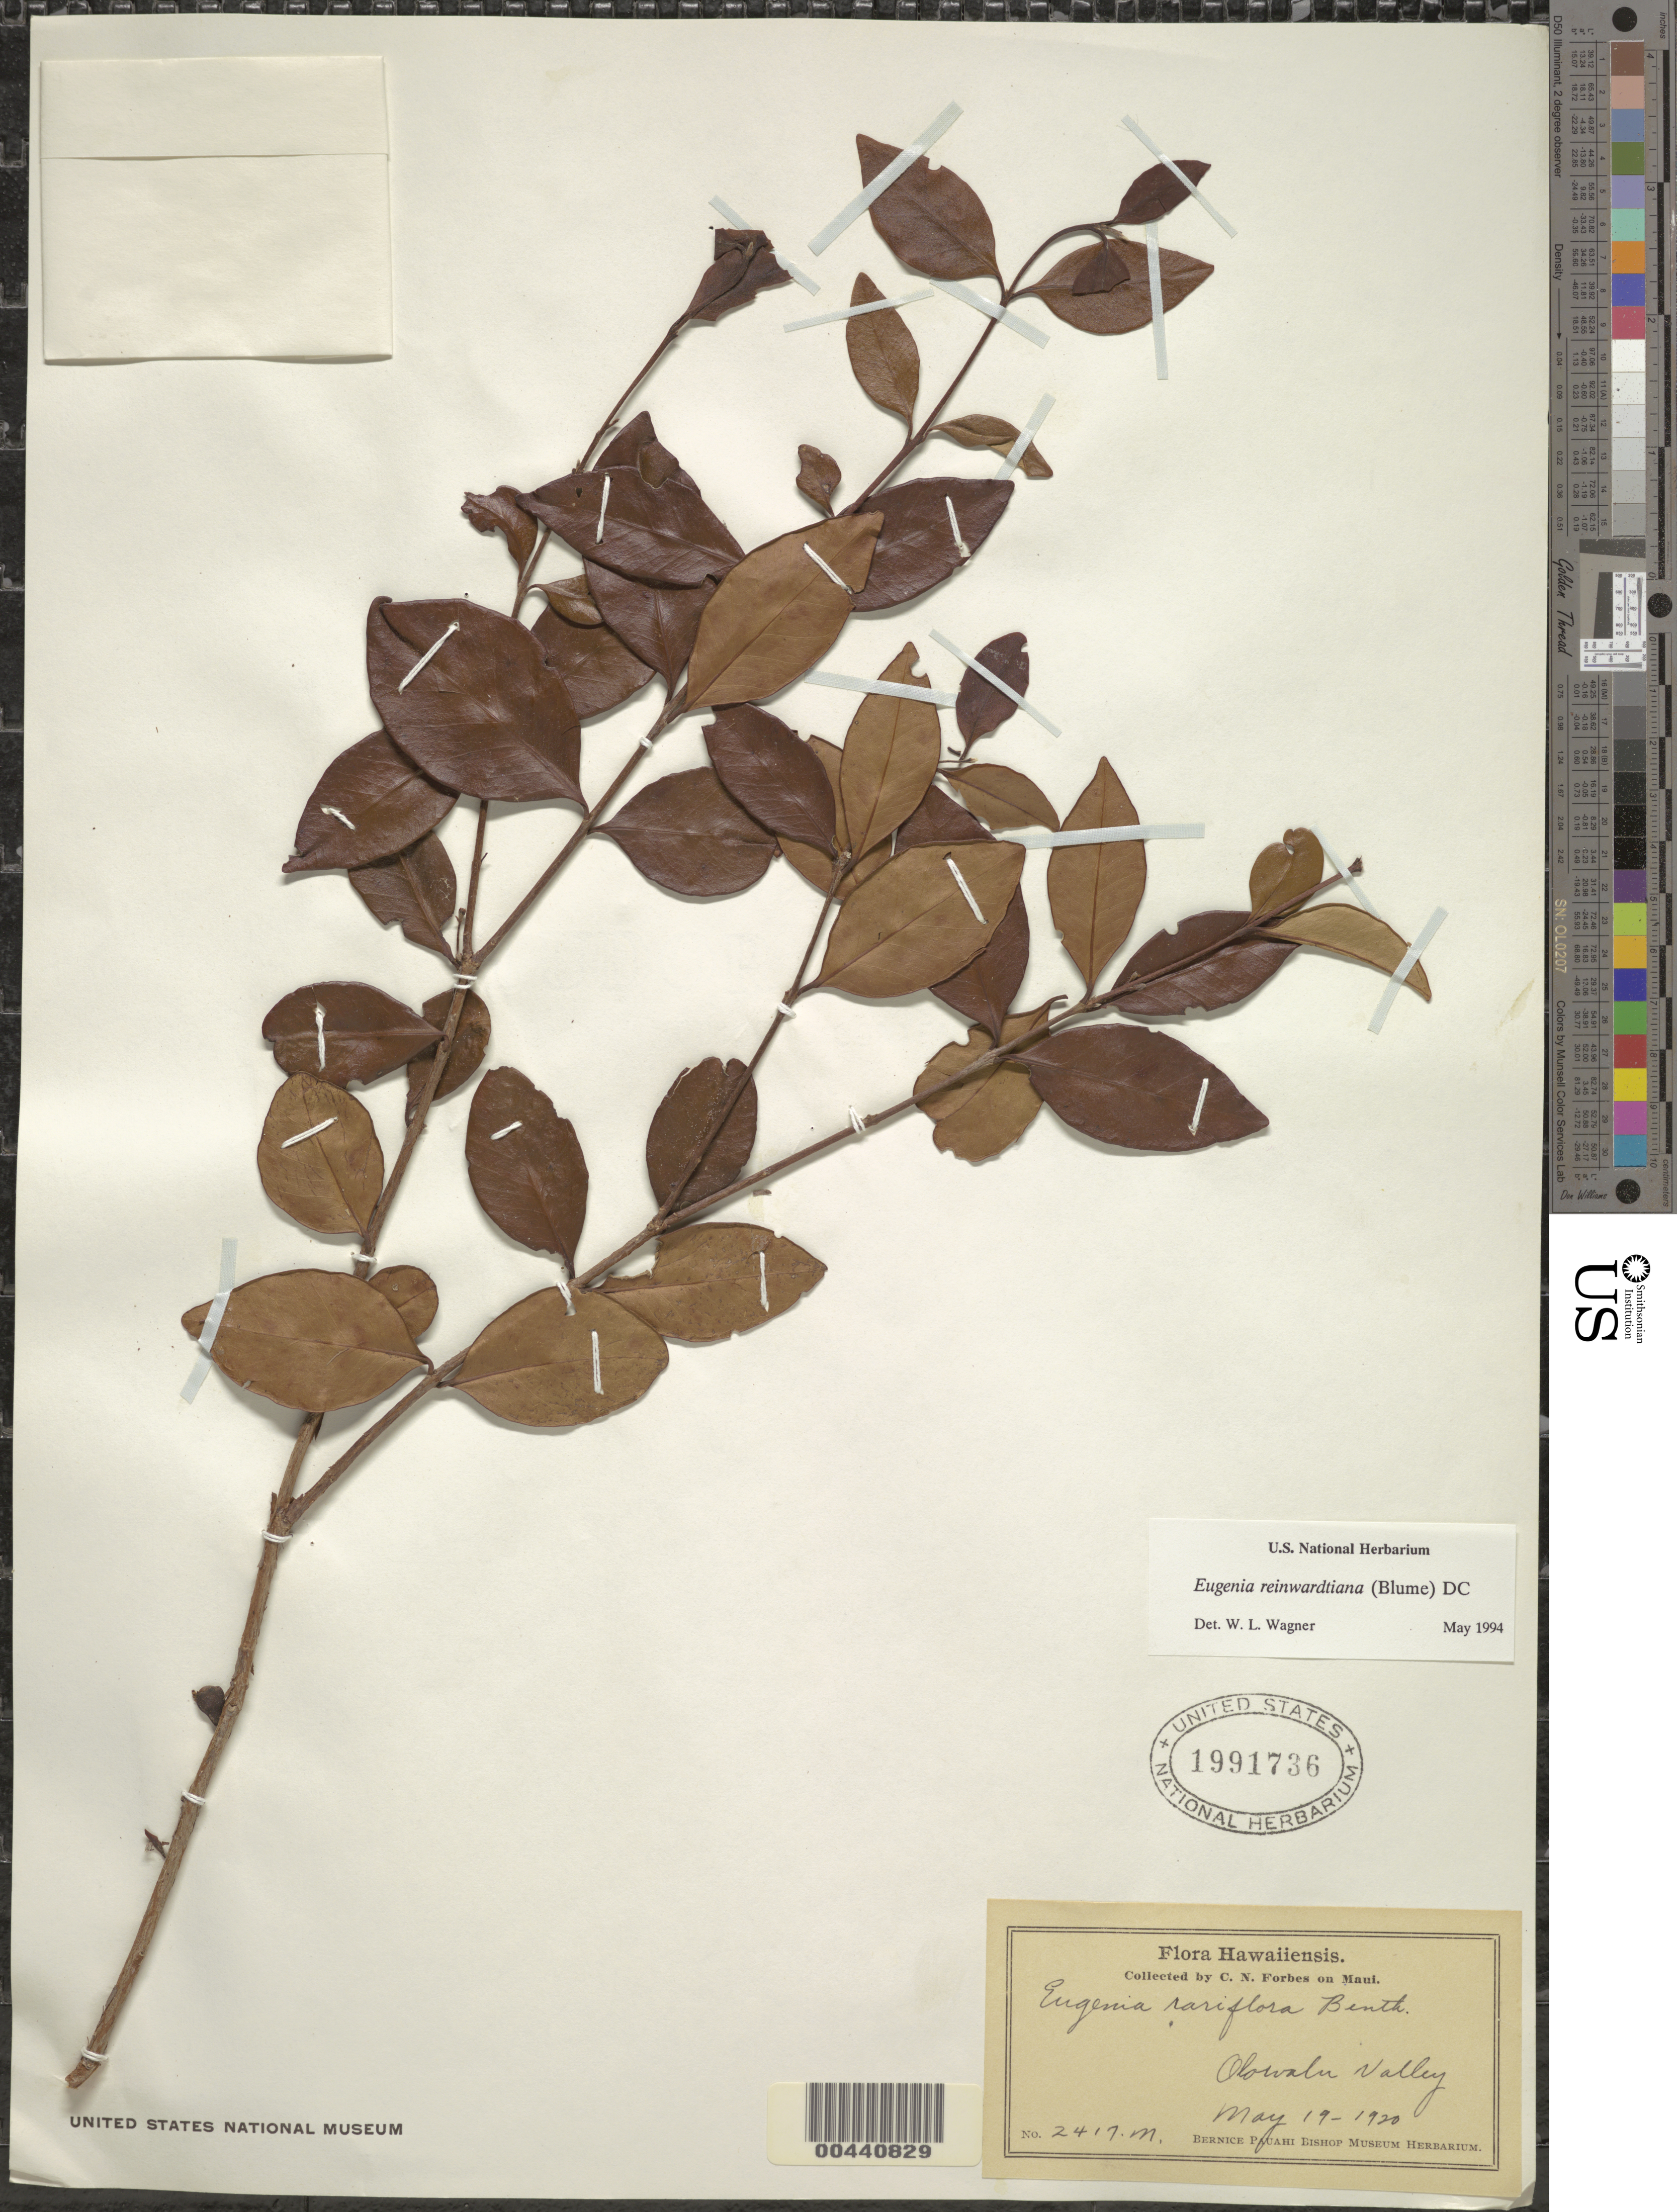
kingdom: Plantae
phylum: Tracheophyta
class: Magnoliopsida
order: Myrtales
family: Myrtaceae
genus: Eugenia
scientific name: Eugenia reinwardtiana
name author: (Blume) DC.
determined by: Wagner, W. L., (BOT), Smithsonian Institution - National Museum of Natural History (UNITED STATES)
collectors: C. N. Forbes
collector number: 2417.M.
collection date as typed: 19 May 1920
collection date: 1920-05-19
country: United States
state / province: Hawaii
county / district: Maui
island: Maui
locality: Olowalu Valley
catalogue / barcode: US 1991736